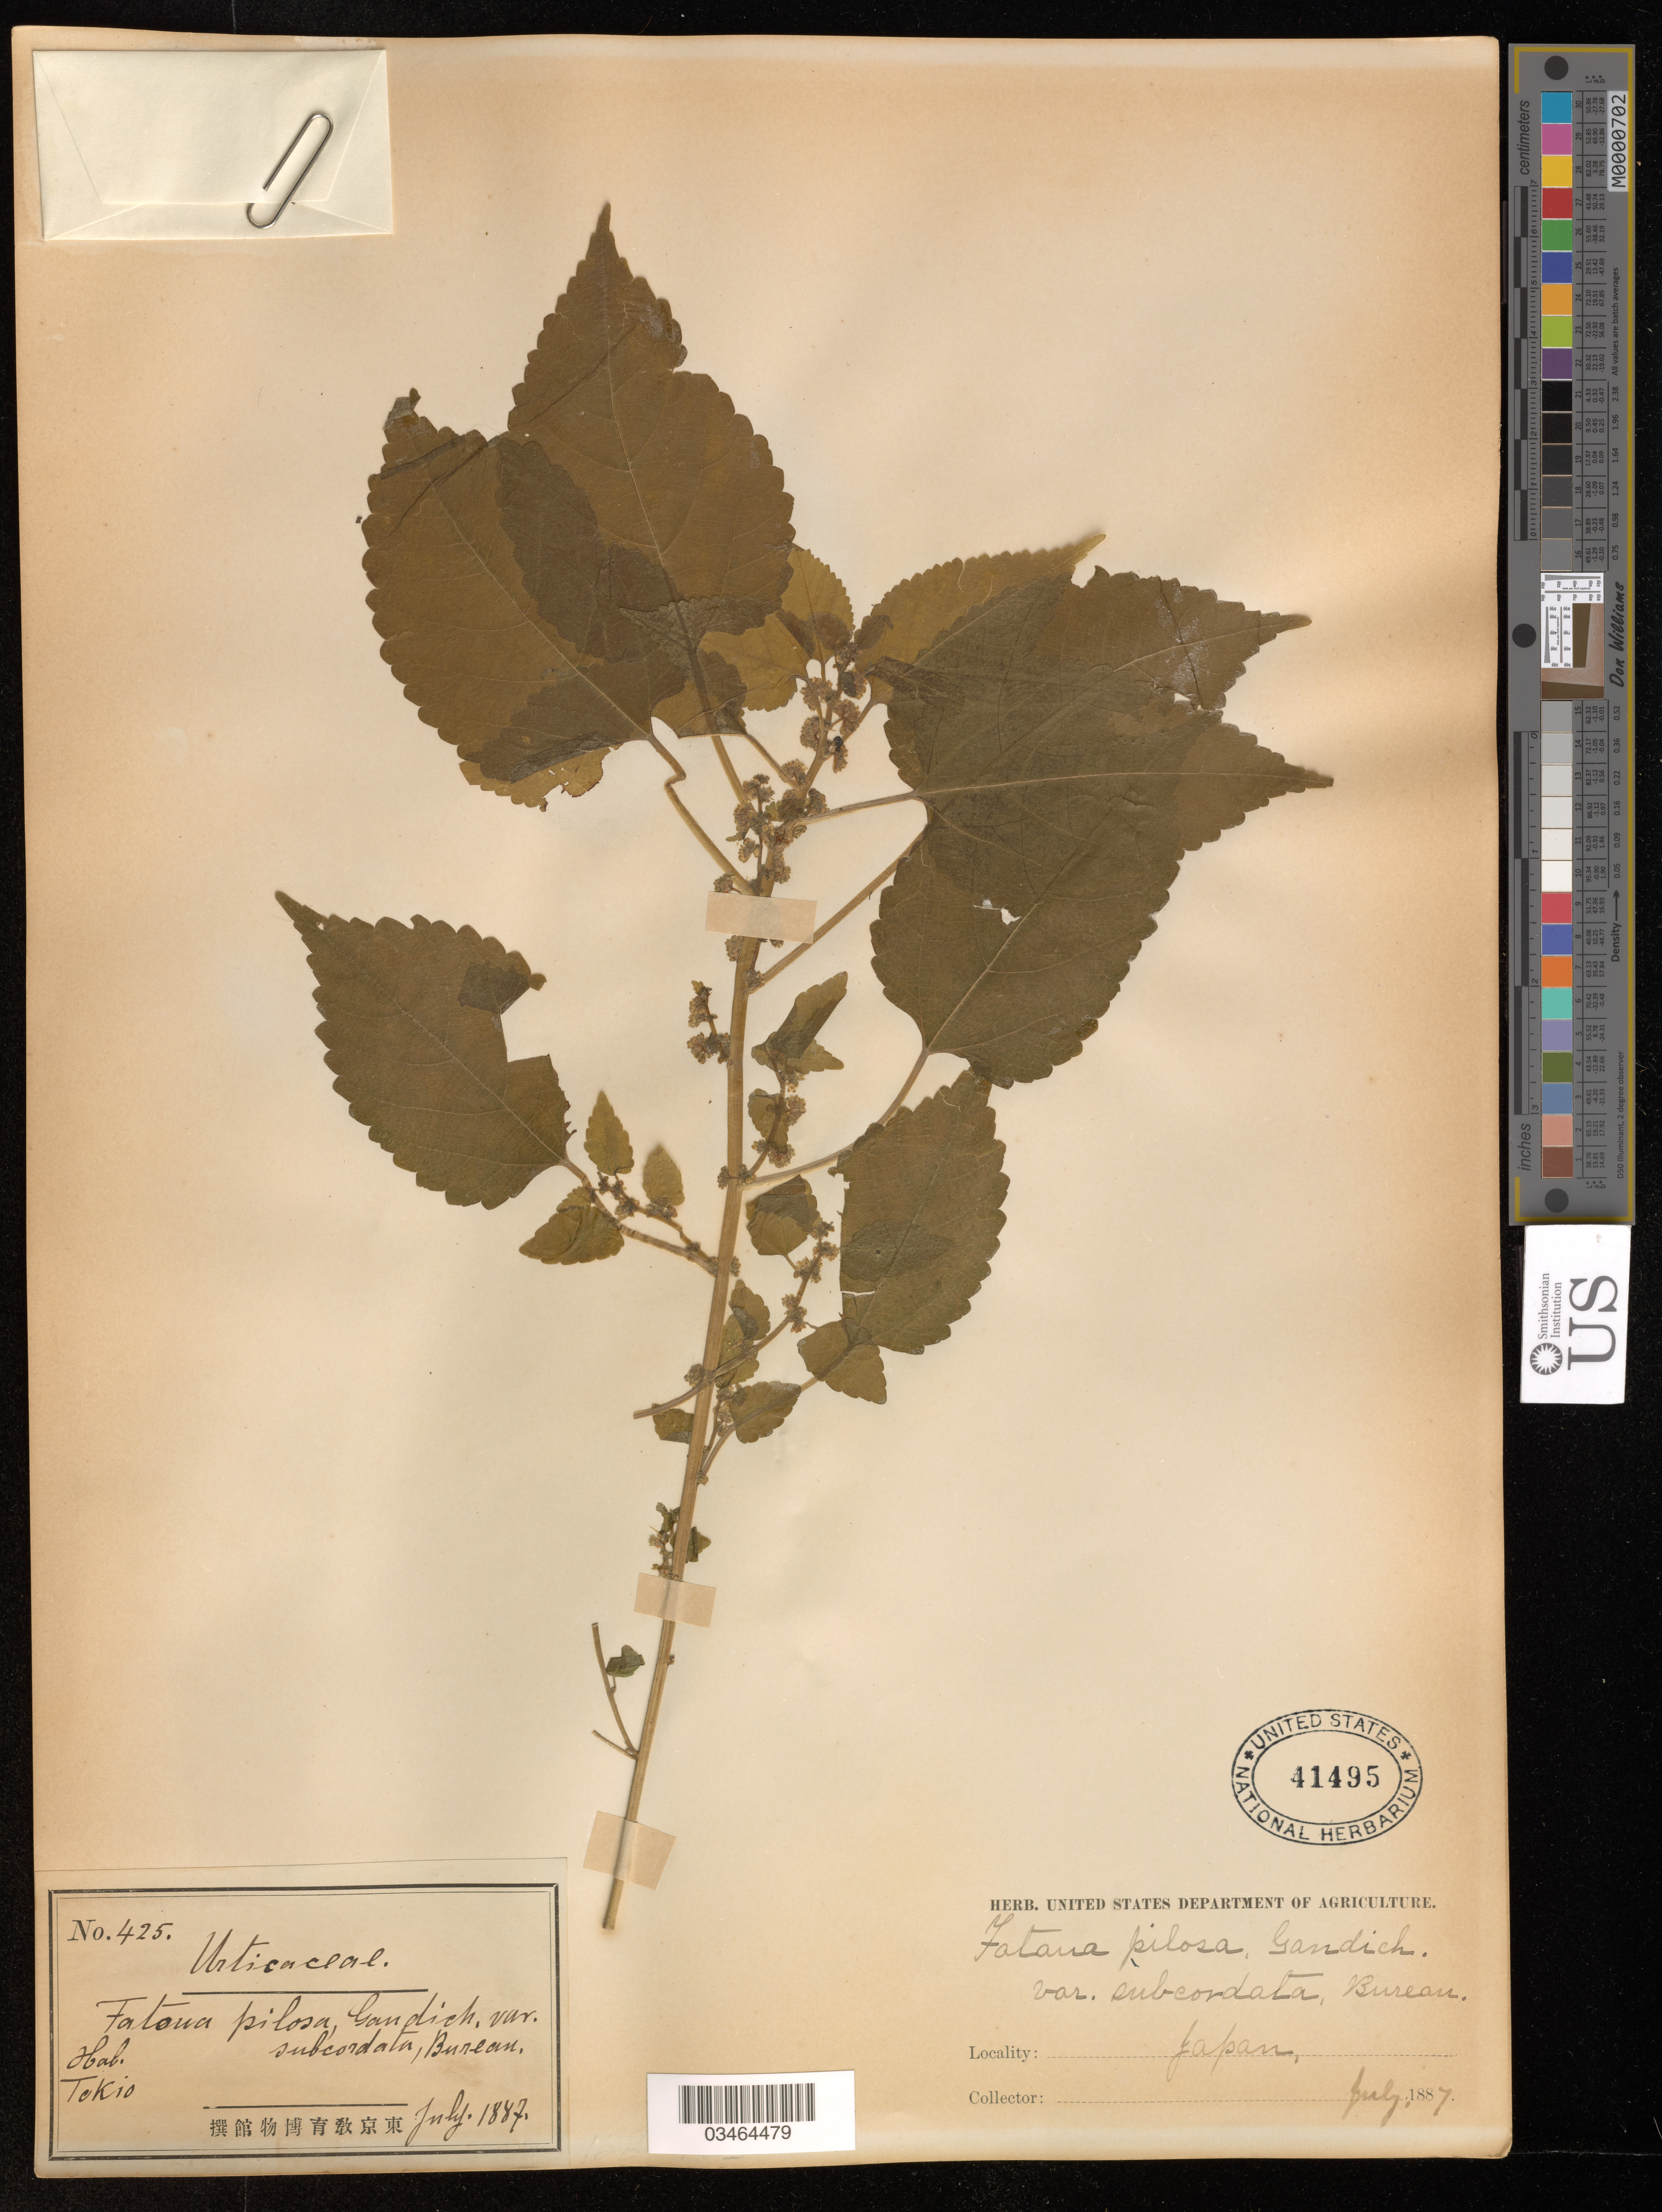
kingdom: Plantae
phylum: Tracheophyta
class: Magnoliopsida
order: Rosales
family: Moraceae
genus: Fatoua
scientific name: Fatoua pilosa var. subcordata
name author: (Gaudich.) Bureau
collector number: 425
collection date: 1887-07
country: Japan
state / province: Tokyo, Federal City of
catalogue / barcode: US 41495